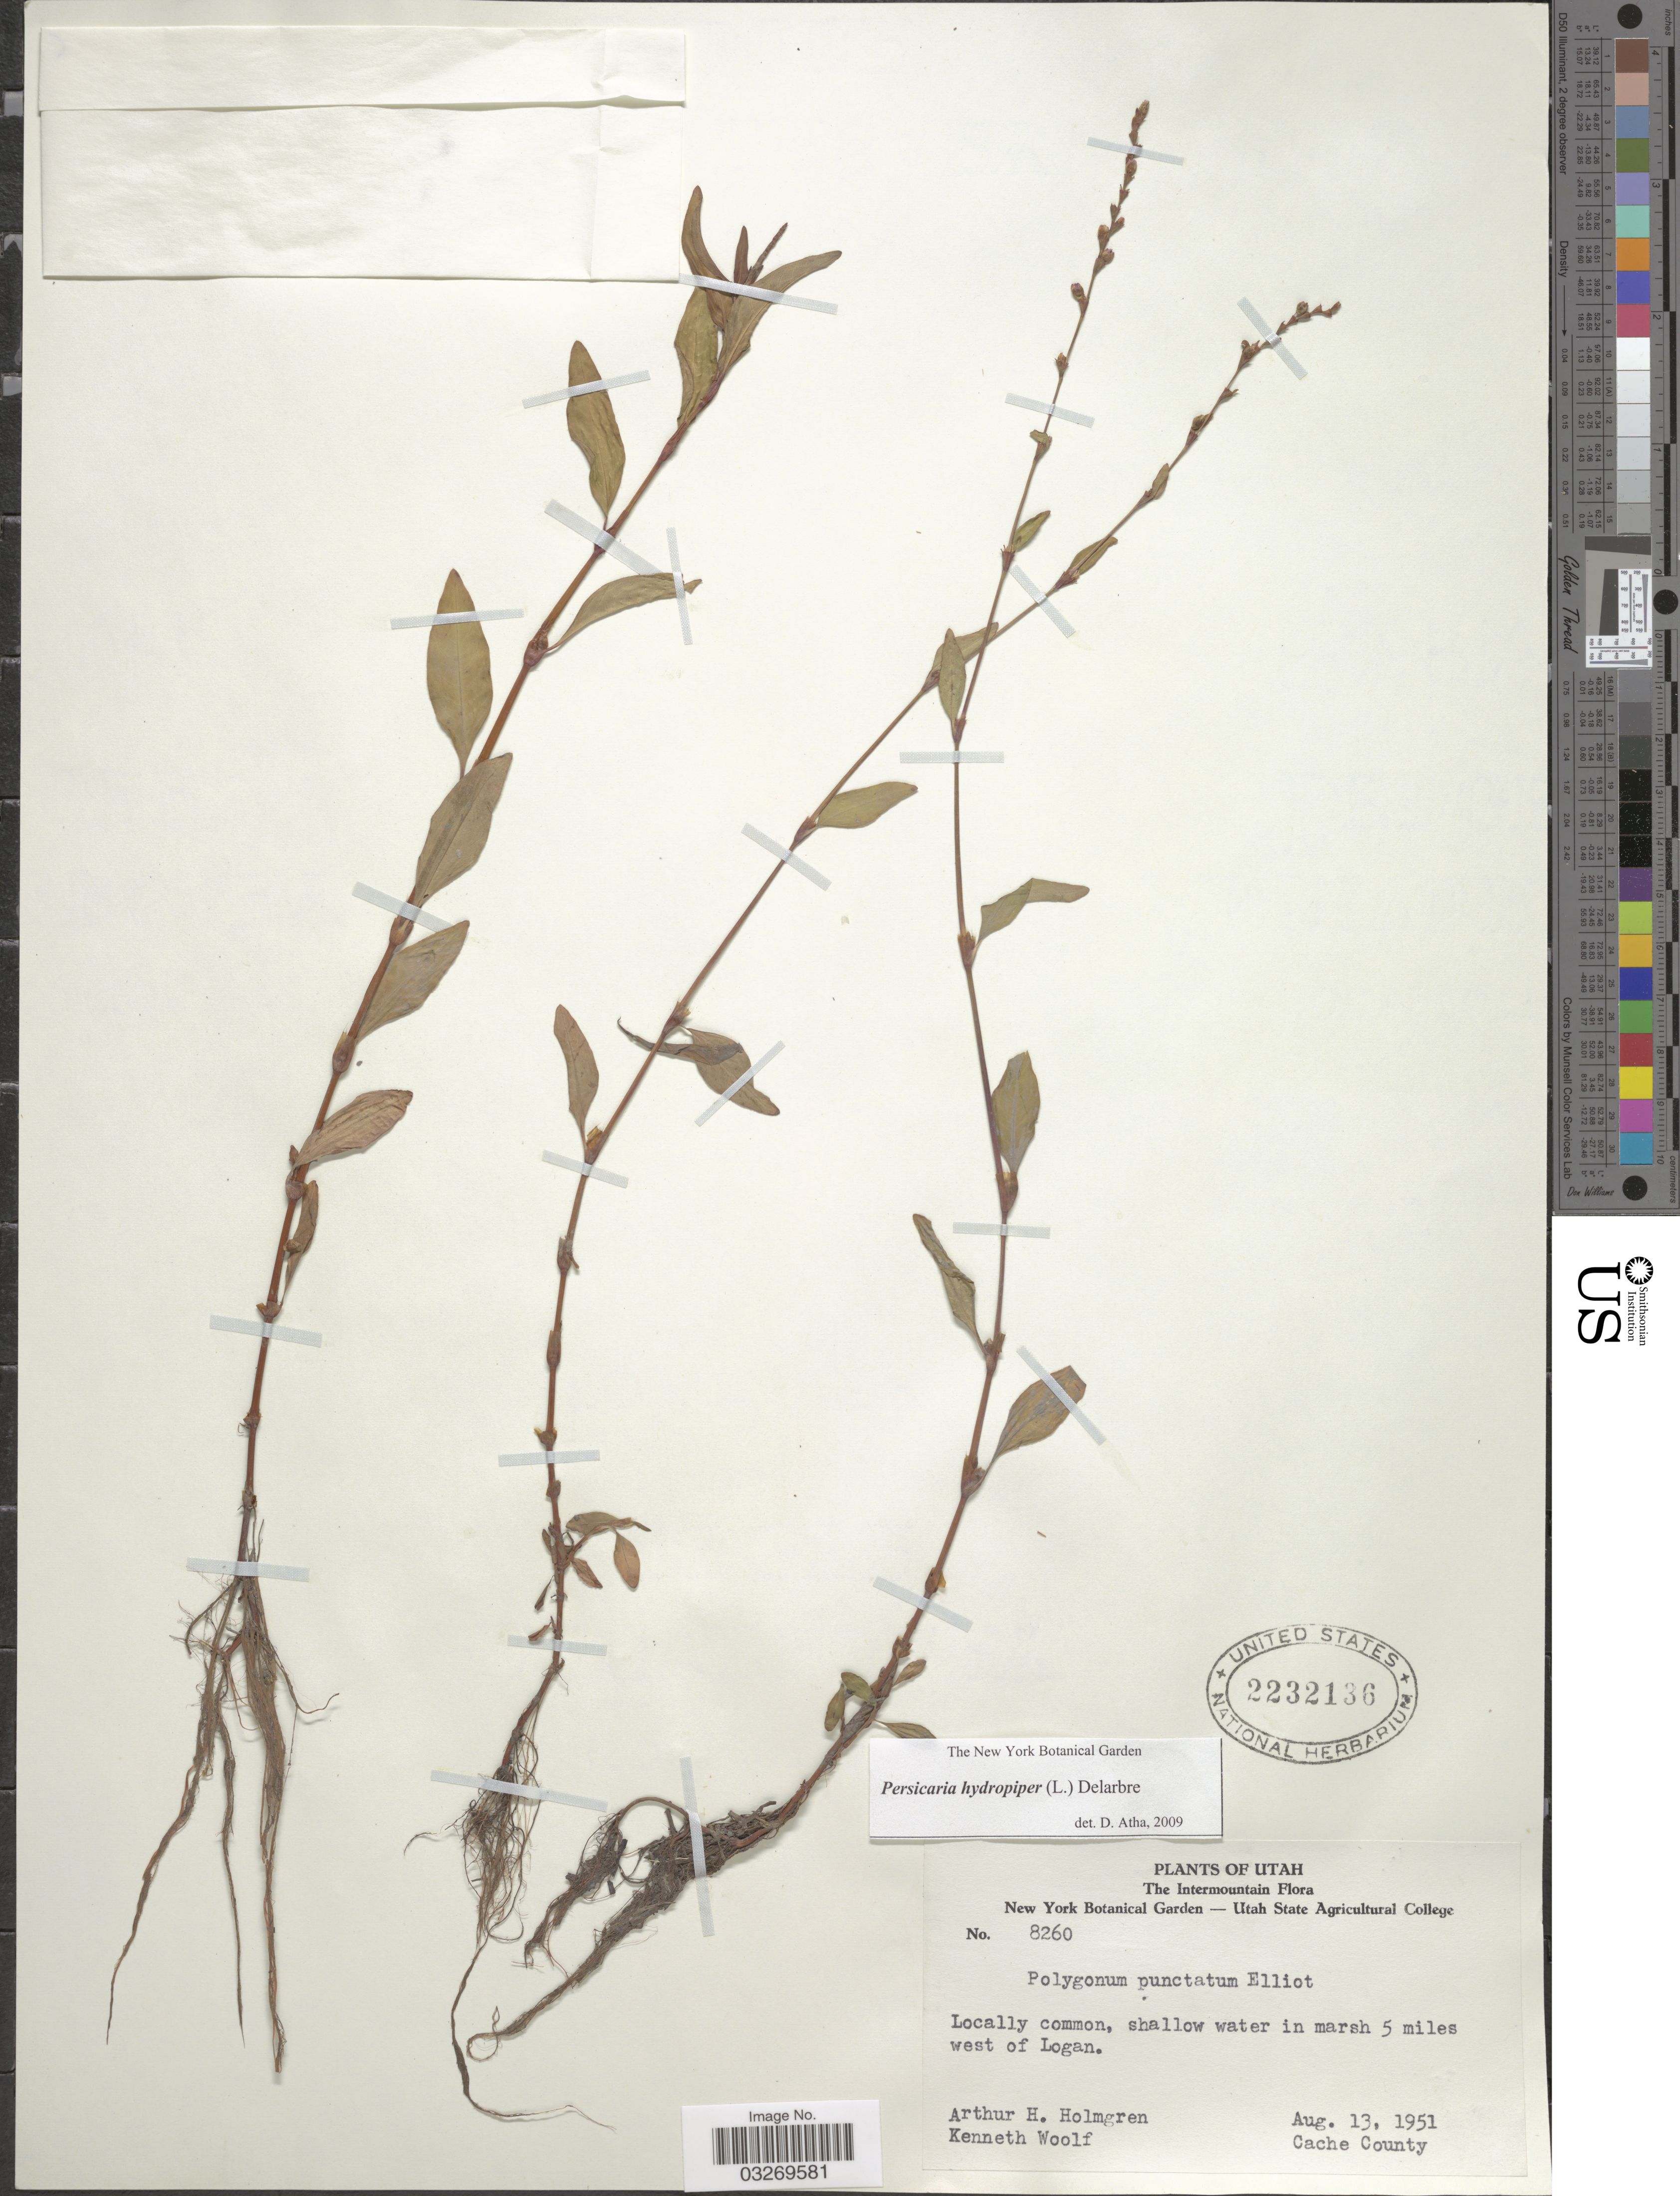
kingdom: Plantae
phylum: Tracheophyta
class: Magnoliopsida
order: Caryophyllales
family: Polygonaceae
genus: Persicaria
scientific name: Persicaria hydropiper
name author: (L.) Delarbre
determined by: Atha, D. E.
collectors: A. H. Holmgren & K. Woolf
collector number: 8260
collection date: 1951-08-13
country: United States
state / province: Utah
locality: The Intermountain, shallow water in marsh 5 miles west of Logan. Cache County.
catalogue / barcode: US 2232136